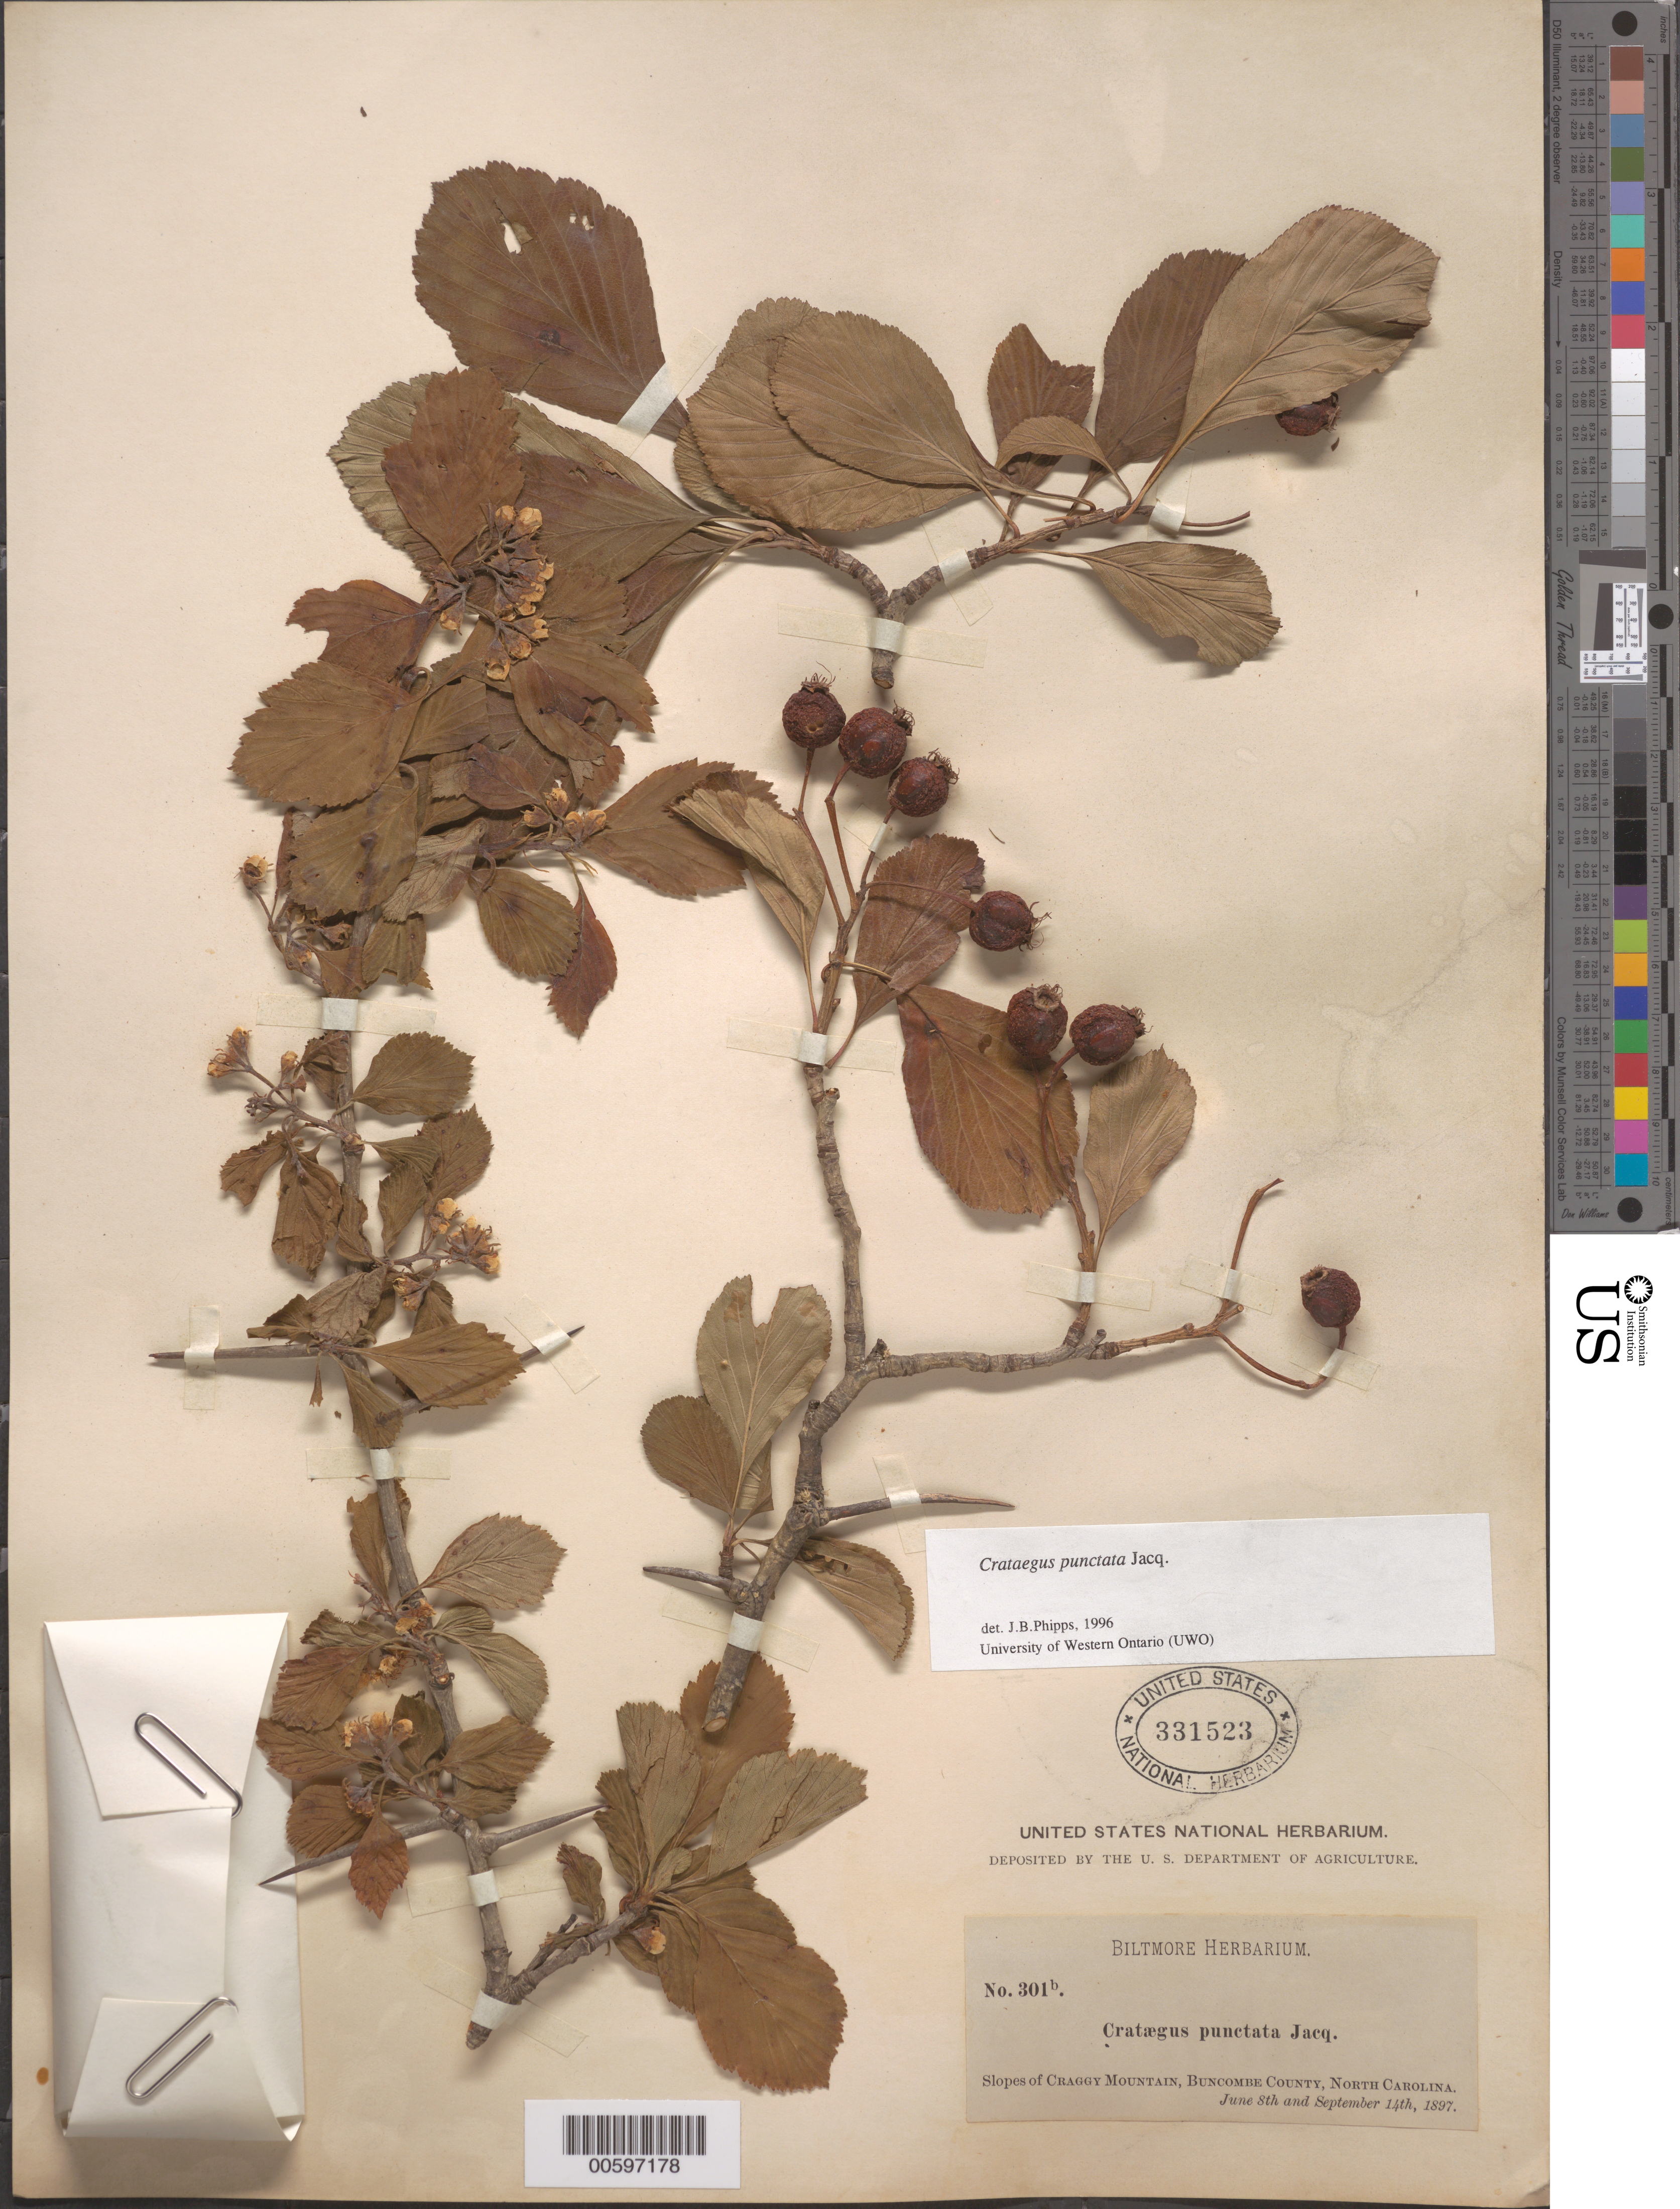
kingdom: Plantae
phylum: Tracheophyta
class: Magnoliopsida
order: Rosales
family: Rosaceae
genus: Crataegus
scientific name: Crataegus punctata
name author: Jacq.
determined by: Phipps, James B., (UWO), University of Western Ontario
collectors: ex herb. Biltmore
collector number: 301b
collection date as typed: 08 Jun 1897 and 14 Sep 1897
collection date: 1897-06-08,1897-09-14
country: United States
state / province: North Carolina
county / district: Buncombe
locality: Slopes of Craggy Mtn.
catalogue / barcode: US 331523